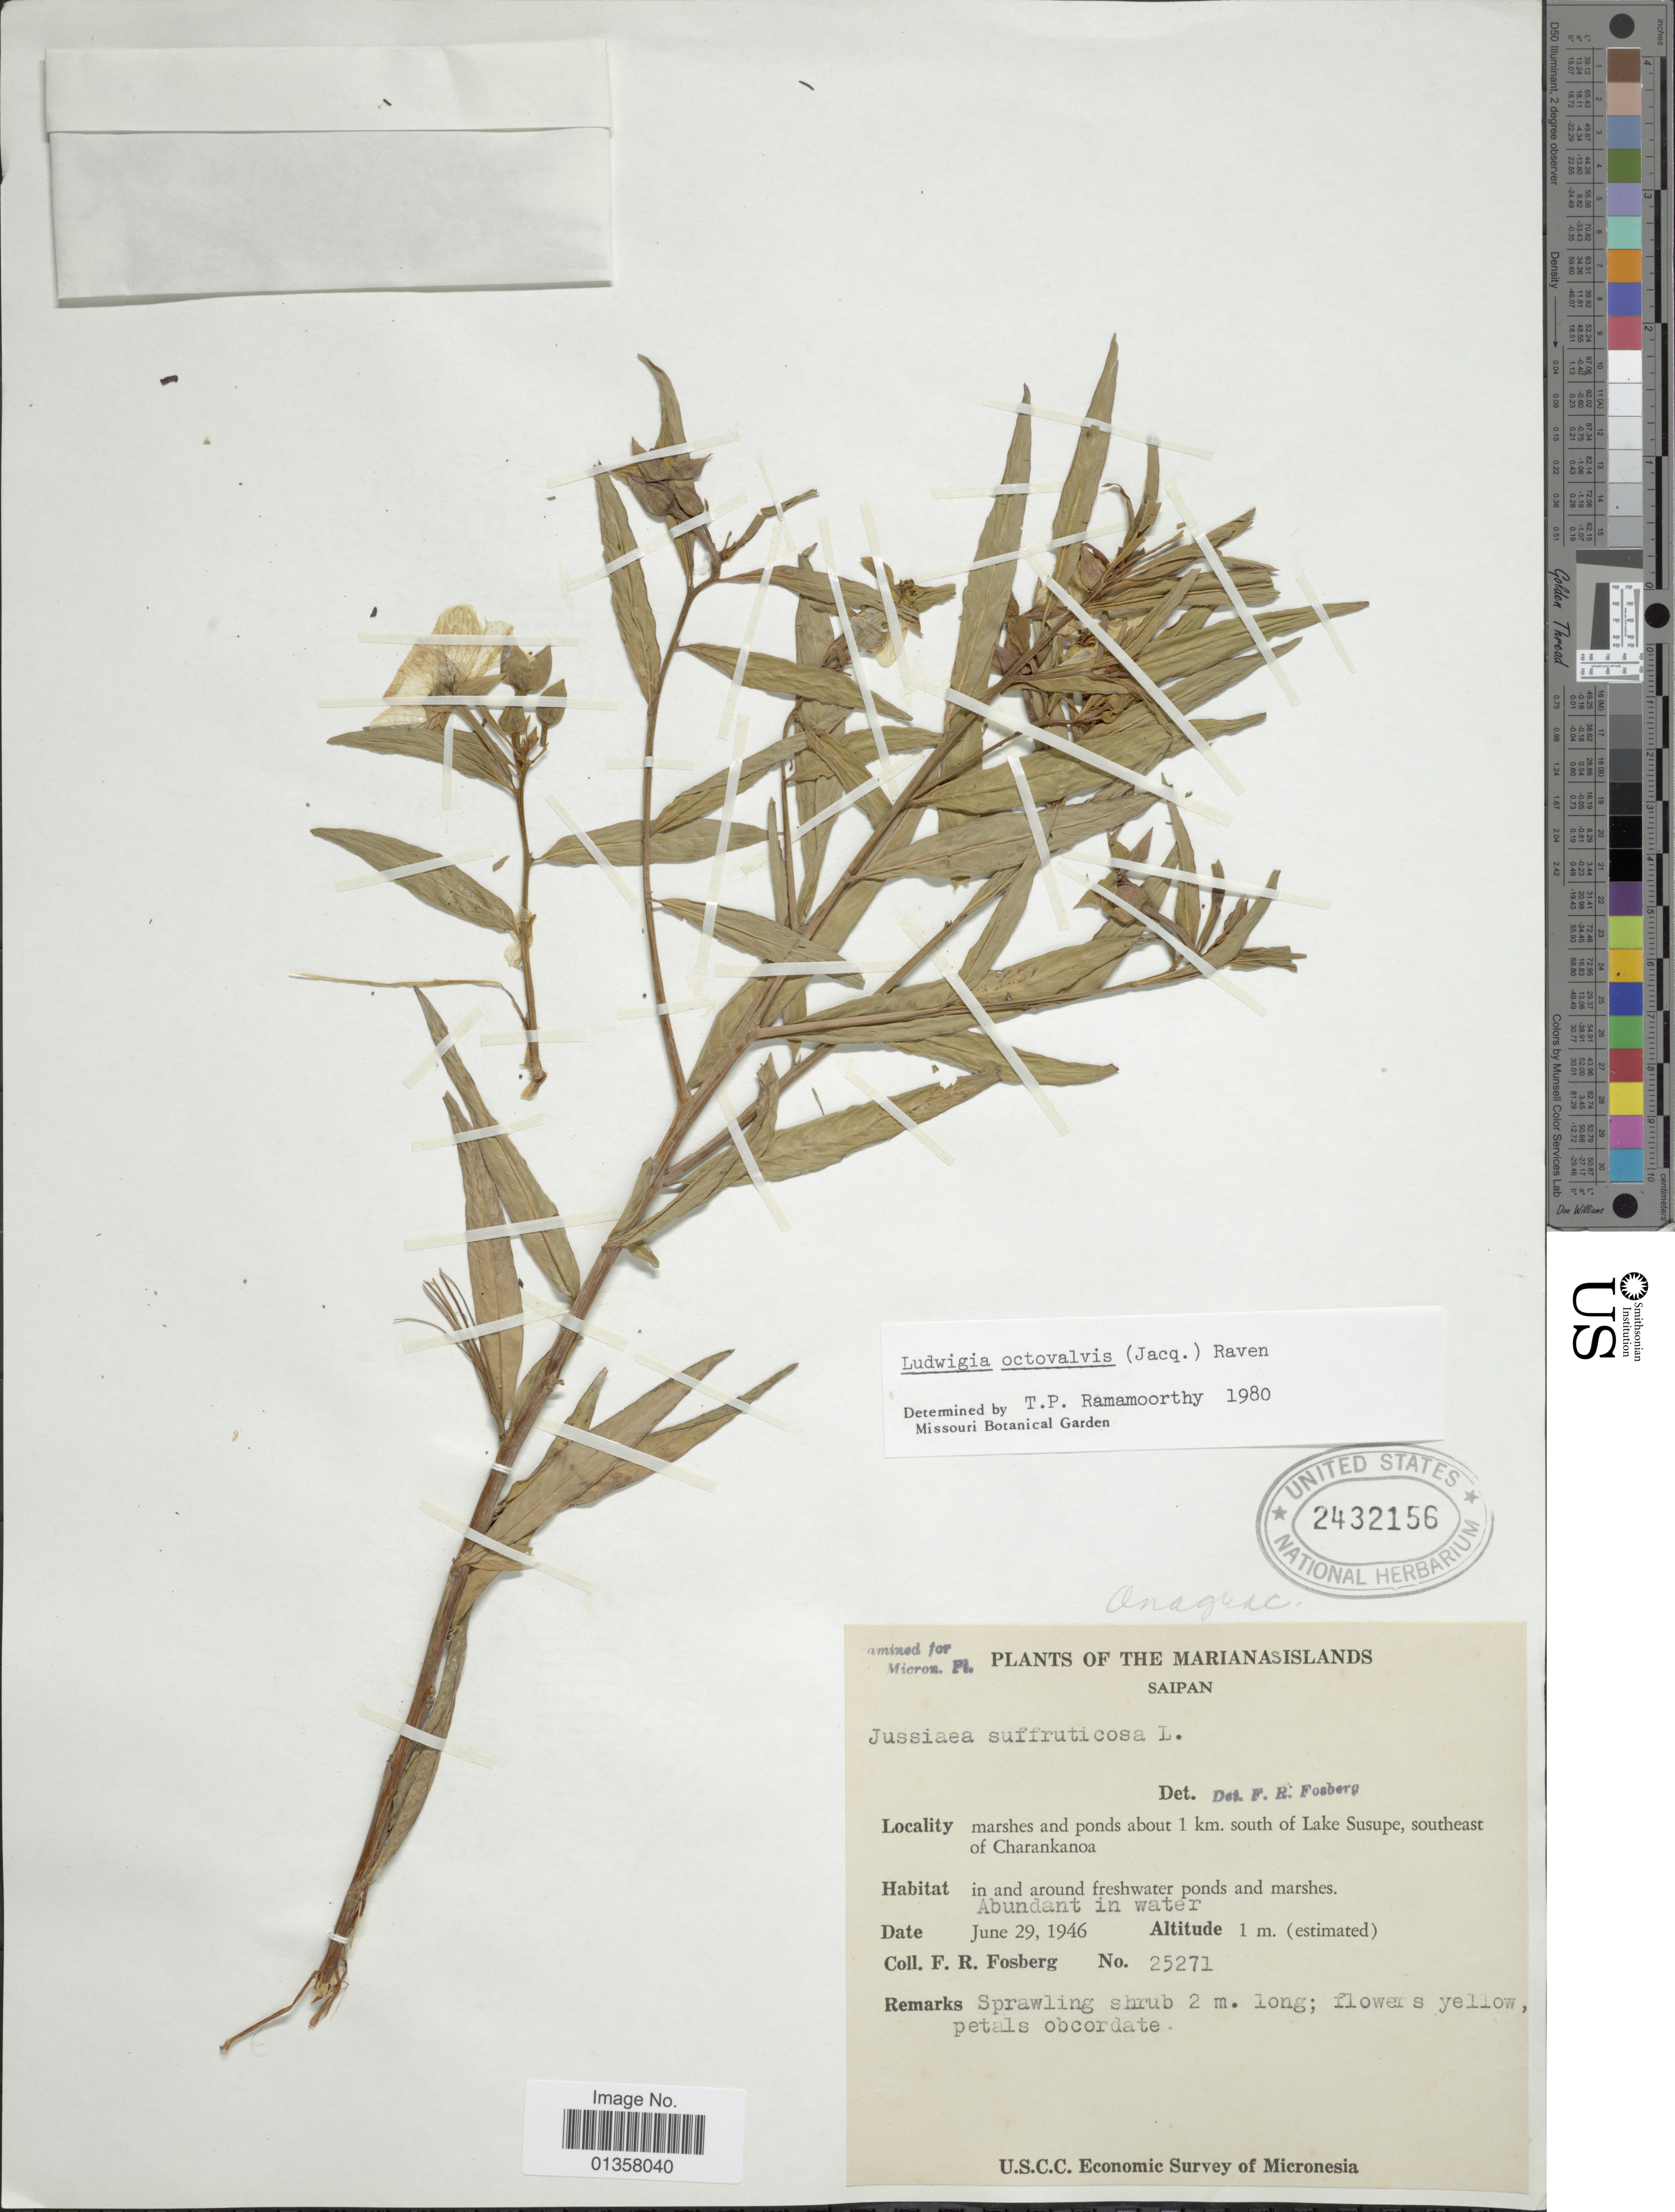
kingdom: Plantae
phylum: Tracheophyta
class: Magnoliopsida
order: Myrtales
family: Onagraceae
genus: Ludwigia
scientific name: Ludwigia octovalvis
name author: (Jacq.) P.H. Raven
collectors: F. R. Fosberg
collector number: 25271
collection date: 1946-06-29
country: Northern Mariana Islands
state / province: Saipan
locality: The Mariana Islands, Saipan, marshes and ponds about 1 km. south of Lake Susupe, southeast of Charankanoa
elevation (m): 1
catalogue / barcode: US 2432156